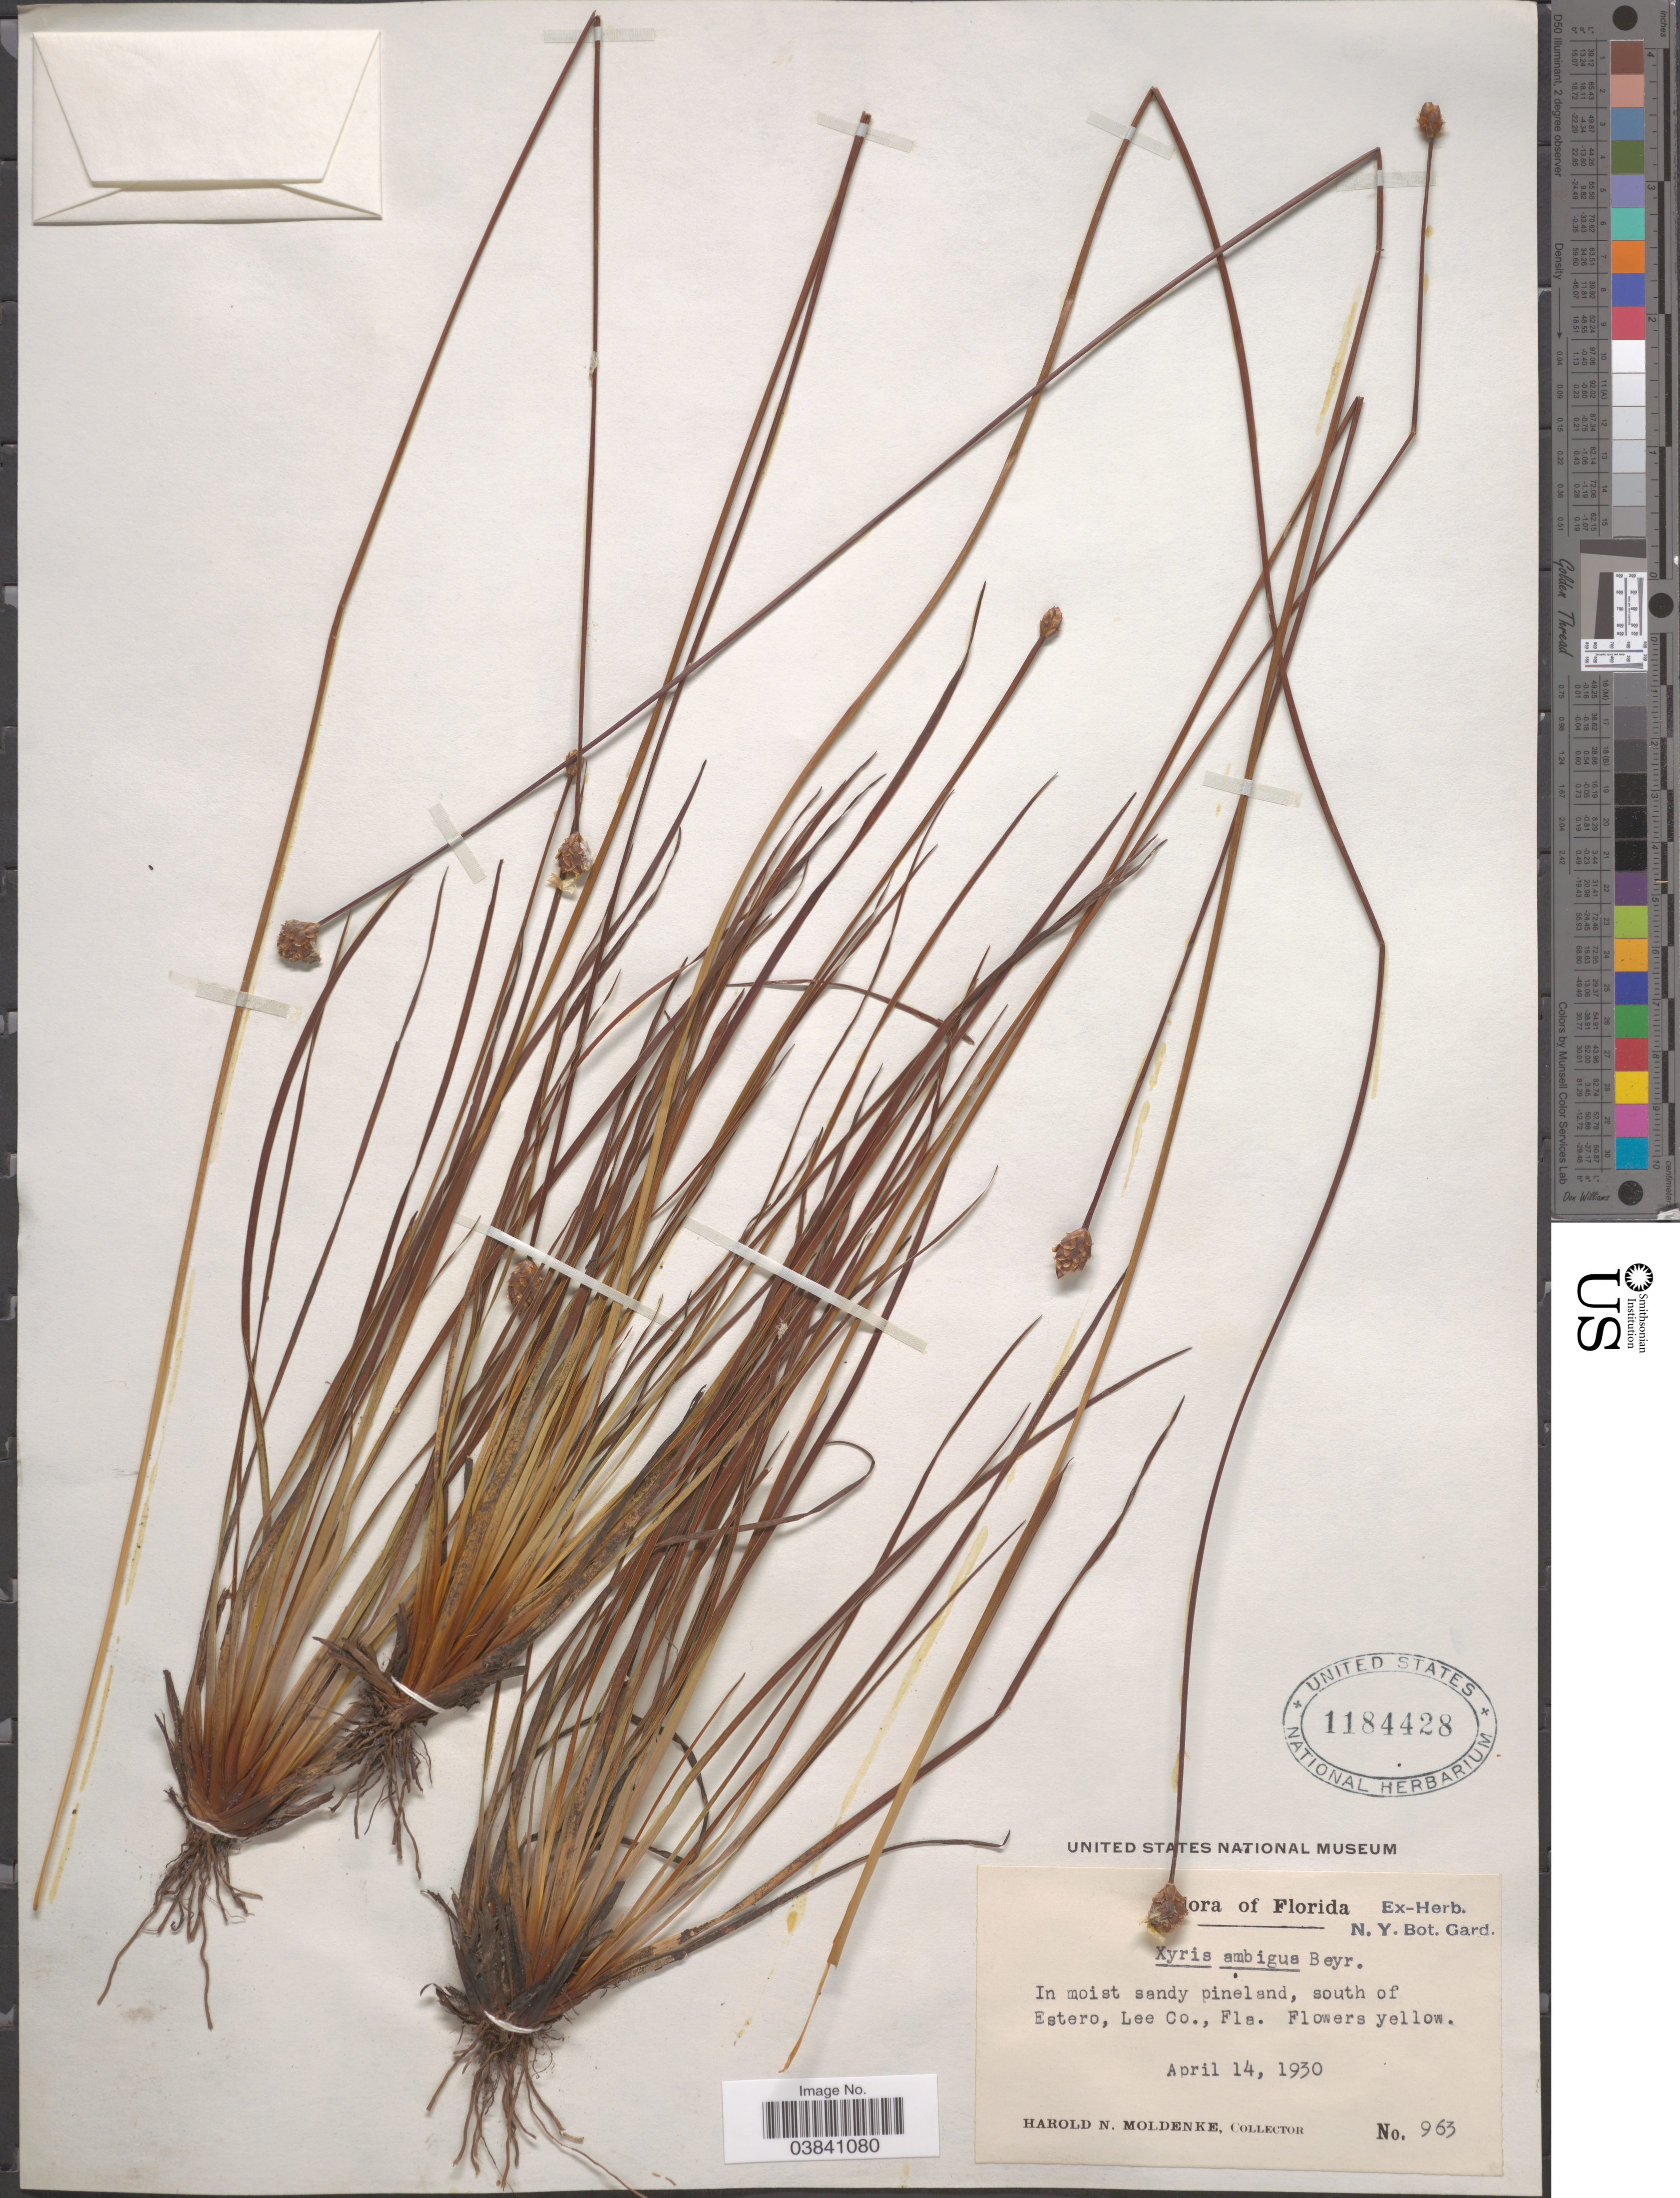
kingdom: Plantae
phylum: Tracheophyta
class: Liliopsida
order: Poales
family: Xyridaceae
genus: Xyris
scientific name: Xyris ambigua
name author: Beyr. ex Kunth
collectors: H. N. Moldenke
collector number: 963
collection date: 1930-04-14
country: United States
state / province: Florida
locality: In moist sandy pineland, south of Estero, Lee Co.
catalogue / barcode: US 1184428